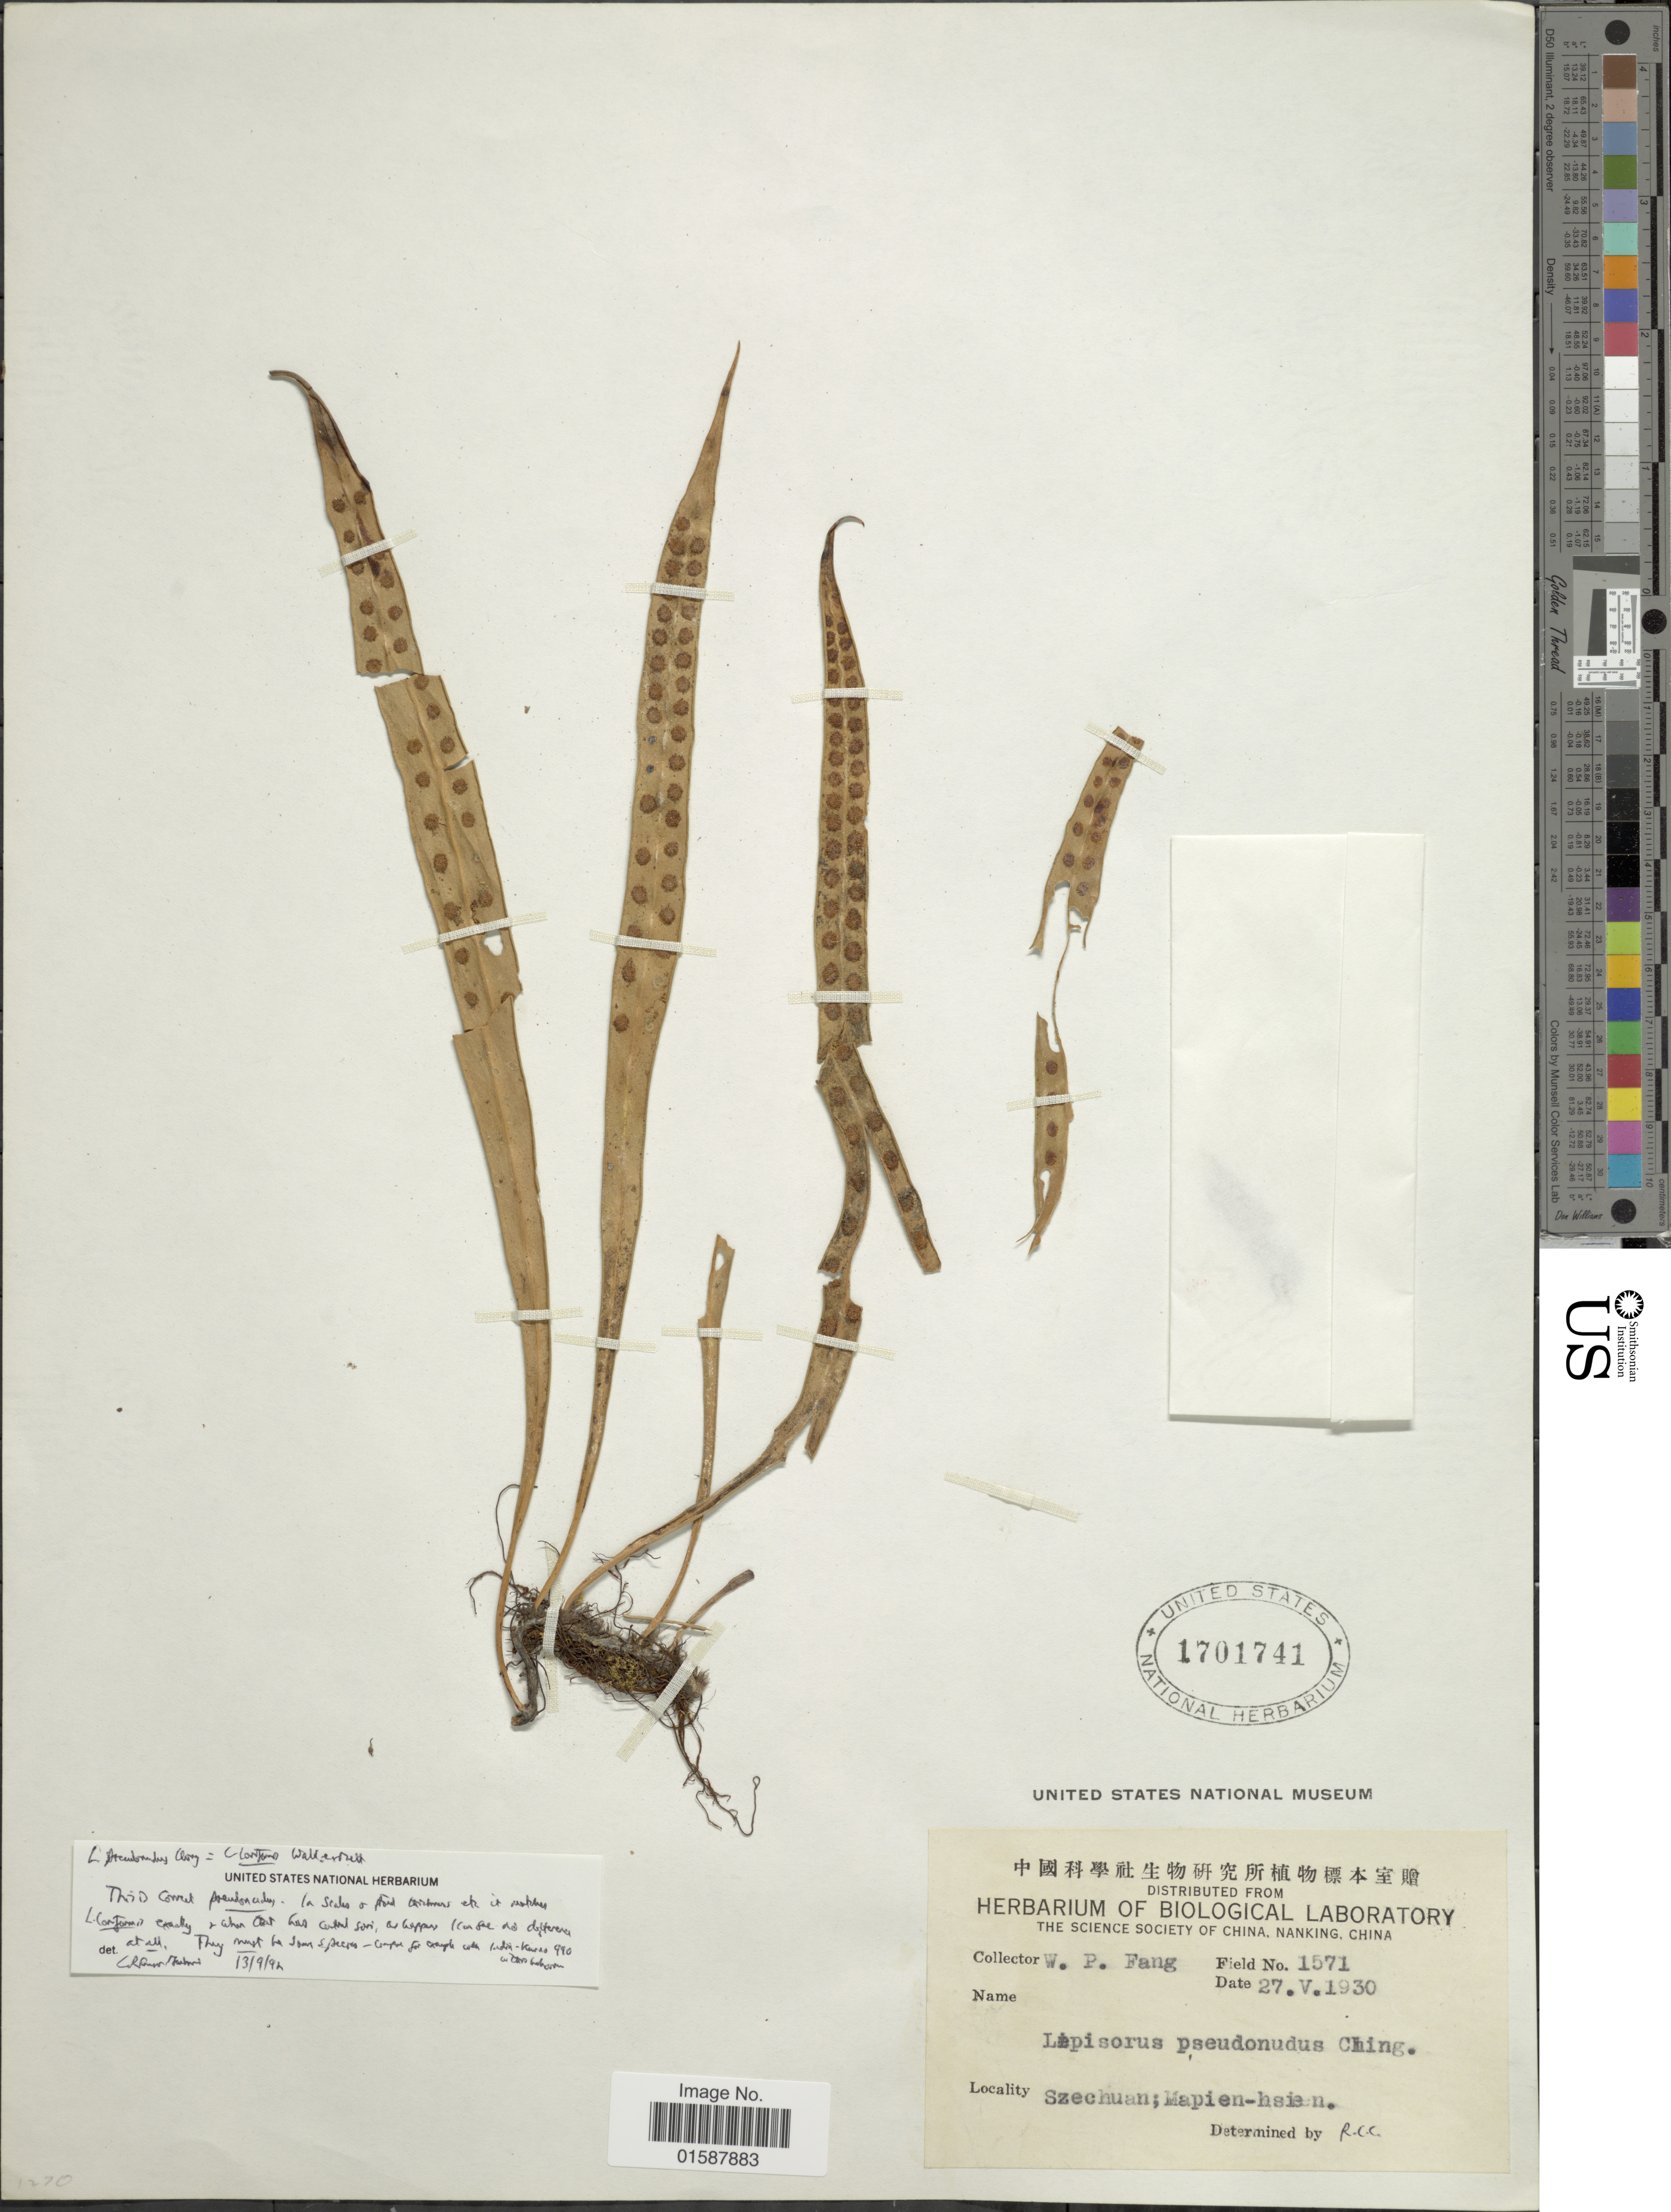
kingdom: Plantae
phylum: Tracheophyta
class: Polypodiopsida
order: Polypodiales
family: Polypodiaceae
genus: Lepisorus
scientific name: Lepisorus pseudonudus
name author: Ching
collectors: W. P. Fang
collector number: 1571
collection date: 1930-05-27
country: China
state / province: Sichuan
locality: Szechuan; Mapien-hsien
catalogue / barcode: US 1701741